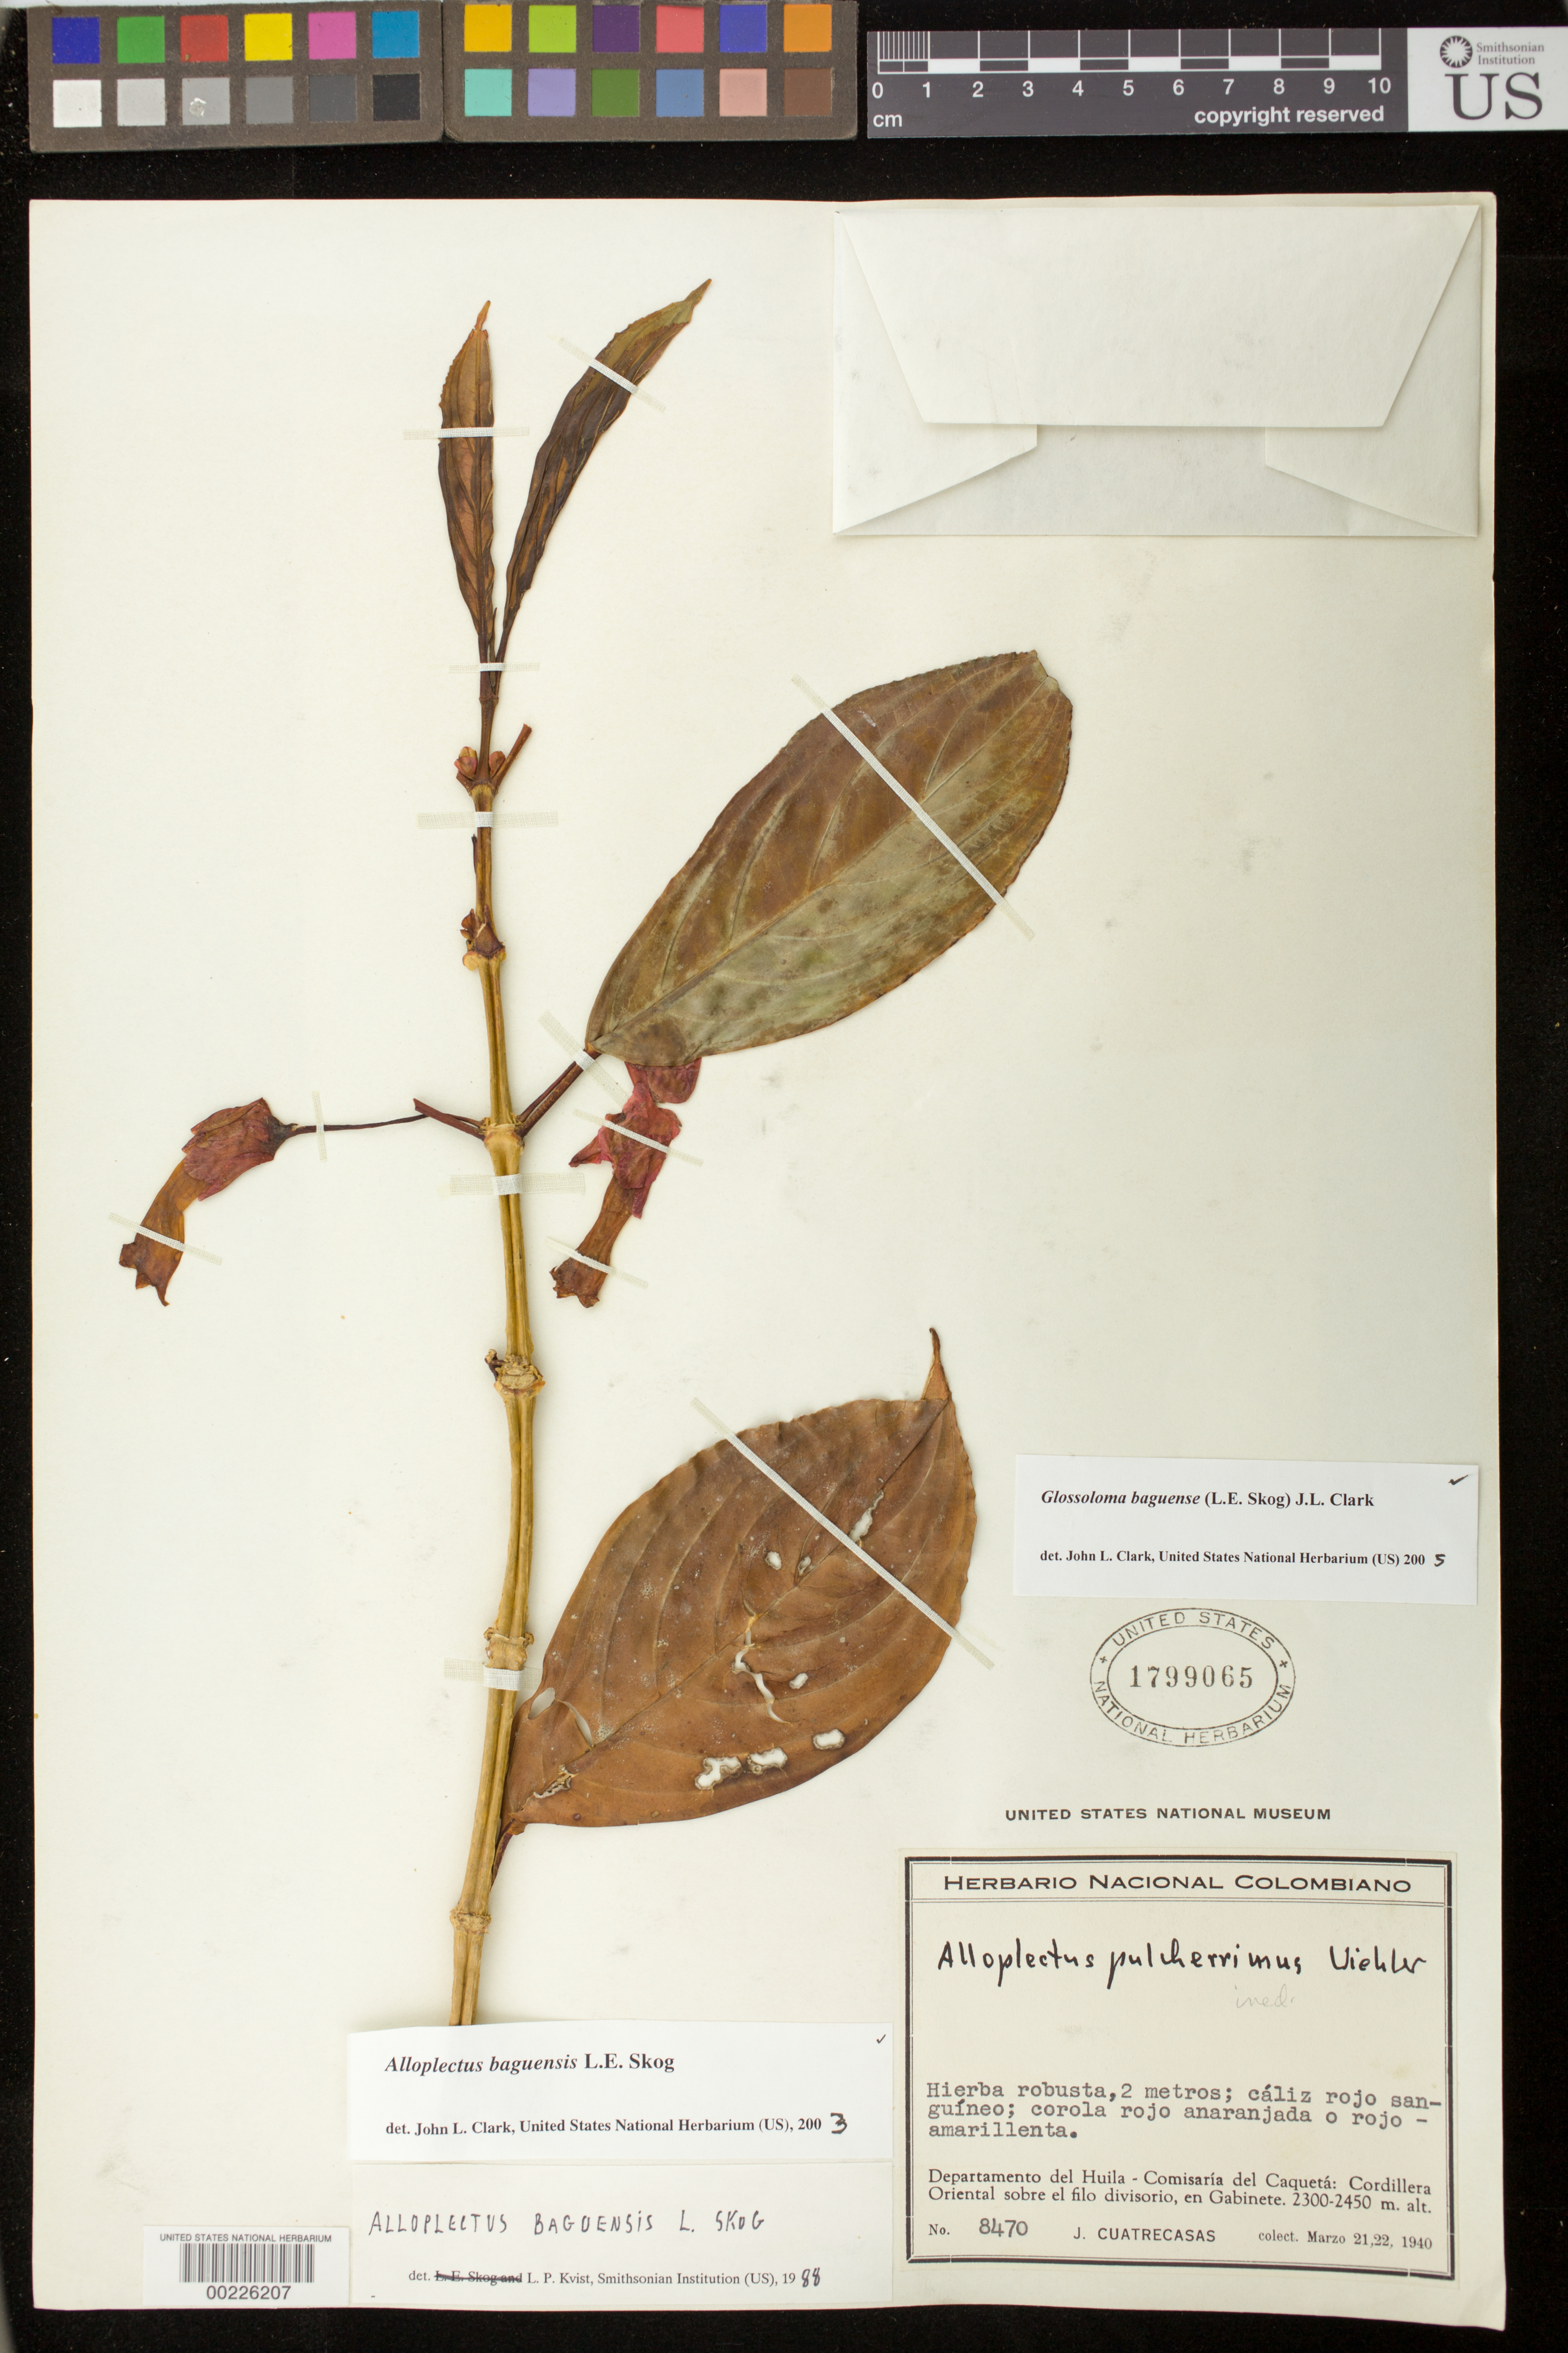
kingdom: Plantae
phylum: Tracheophyta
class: Magnoliopsida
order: Lamiales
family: Gesneriaceae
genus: Glossoloma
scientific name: Glossoloma baguense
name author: (L.E. Skog) J.L. Clark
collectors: J. Cuatrecasas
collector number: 8470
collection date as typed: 21-22 Mar 1940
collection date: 1940-03-21/1940-03-22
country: Colombia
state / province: Huila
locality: Com of Caqueta, Cordillera Oriental above the dividing line, in Gabinete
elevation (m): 2300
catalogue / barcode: US 1799065